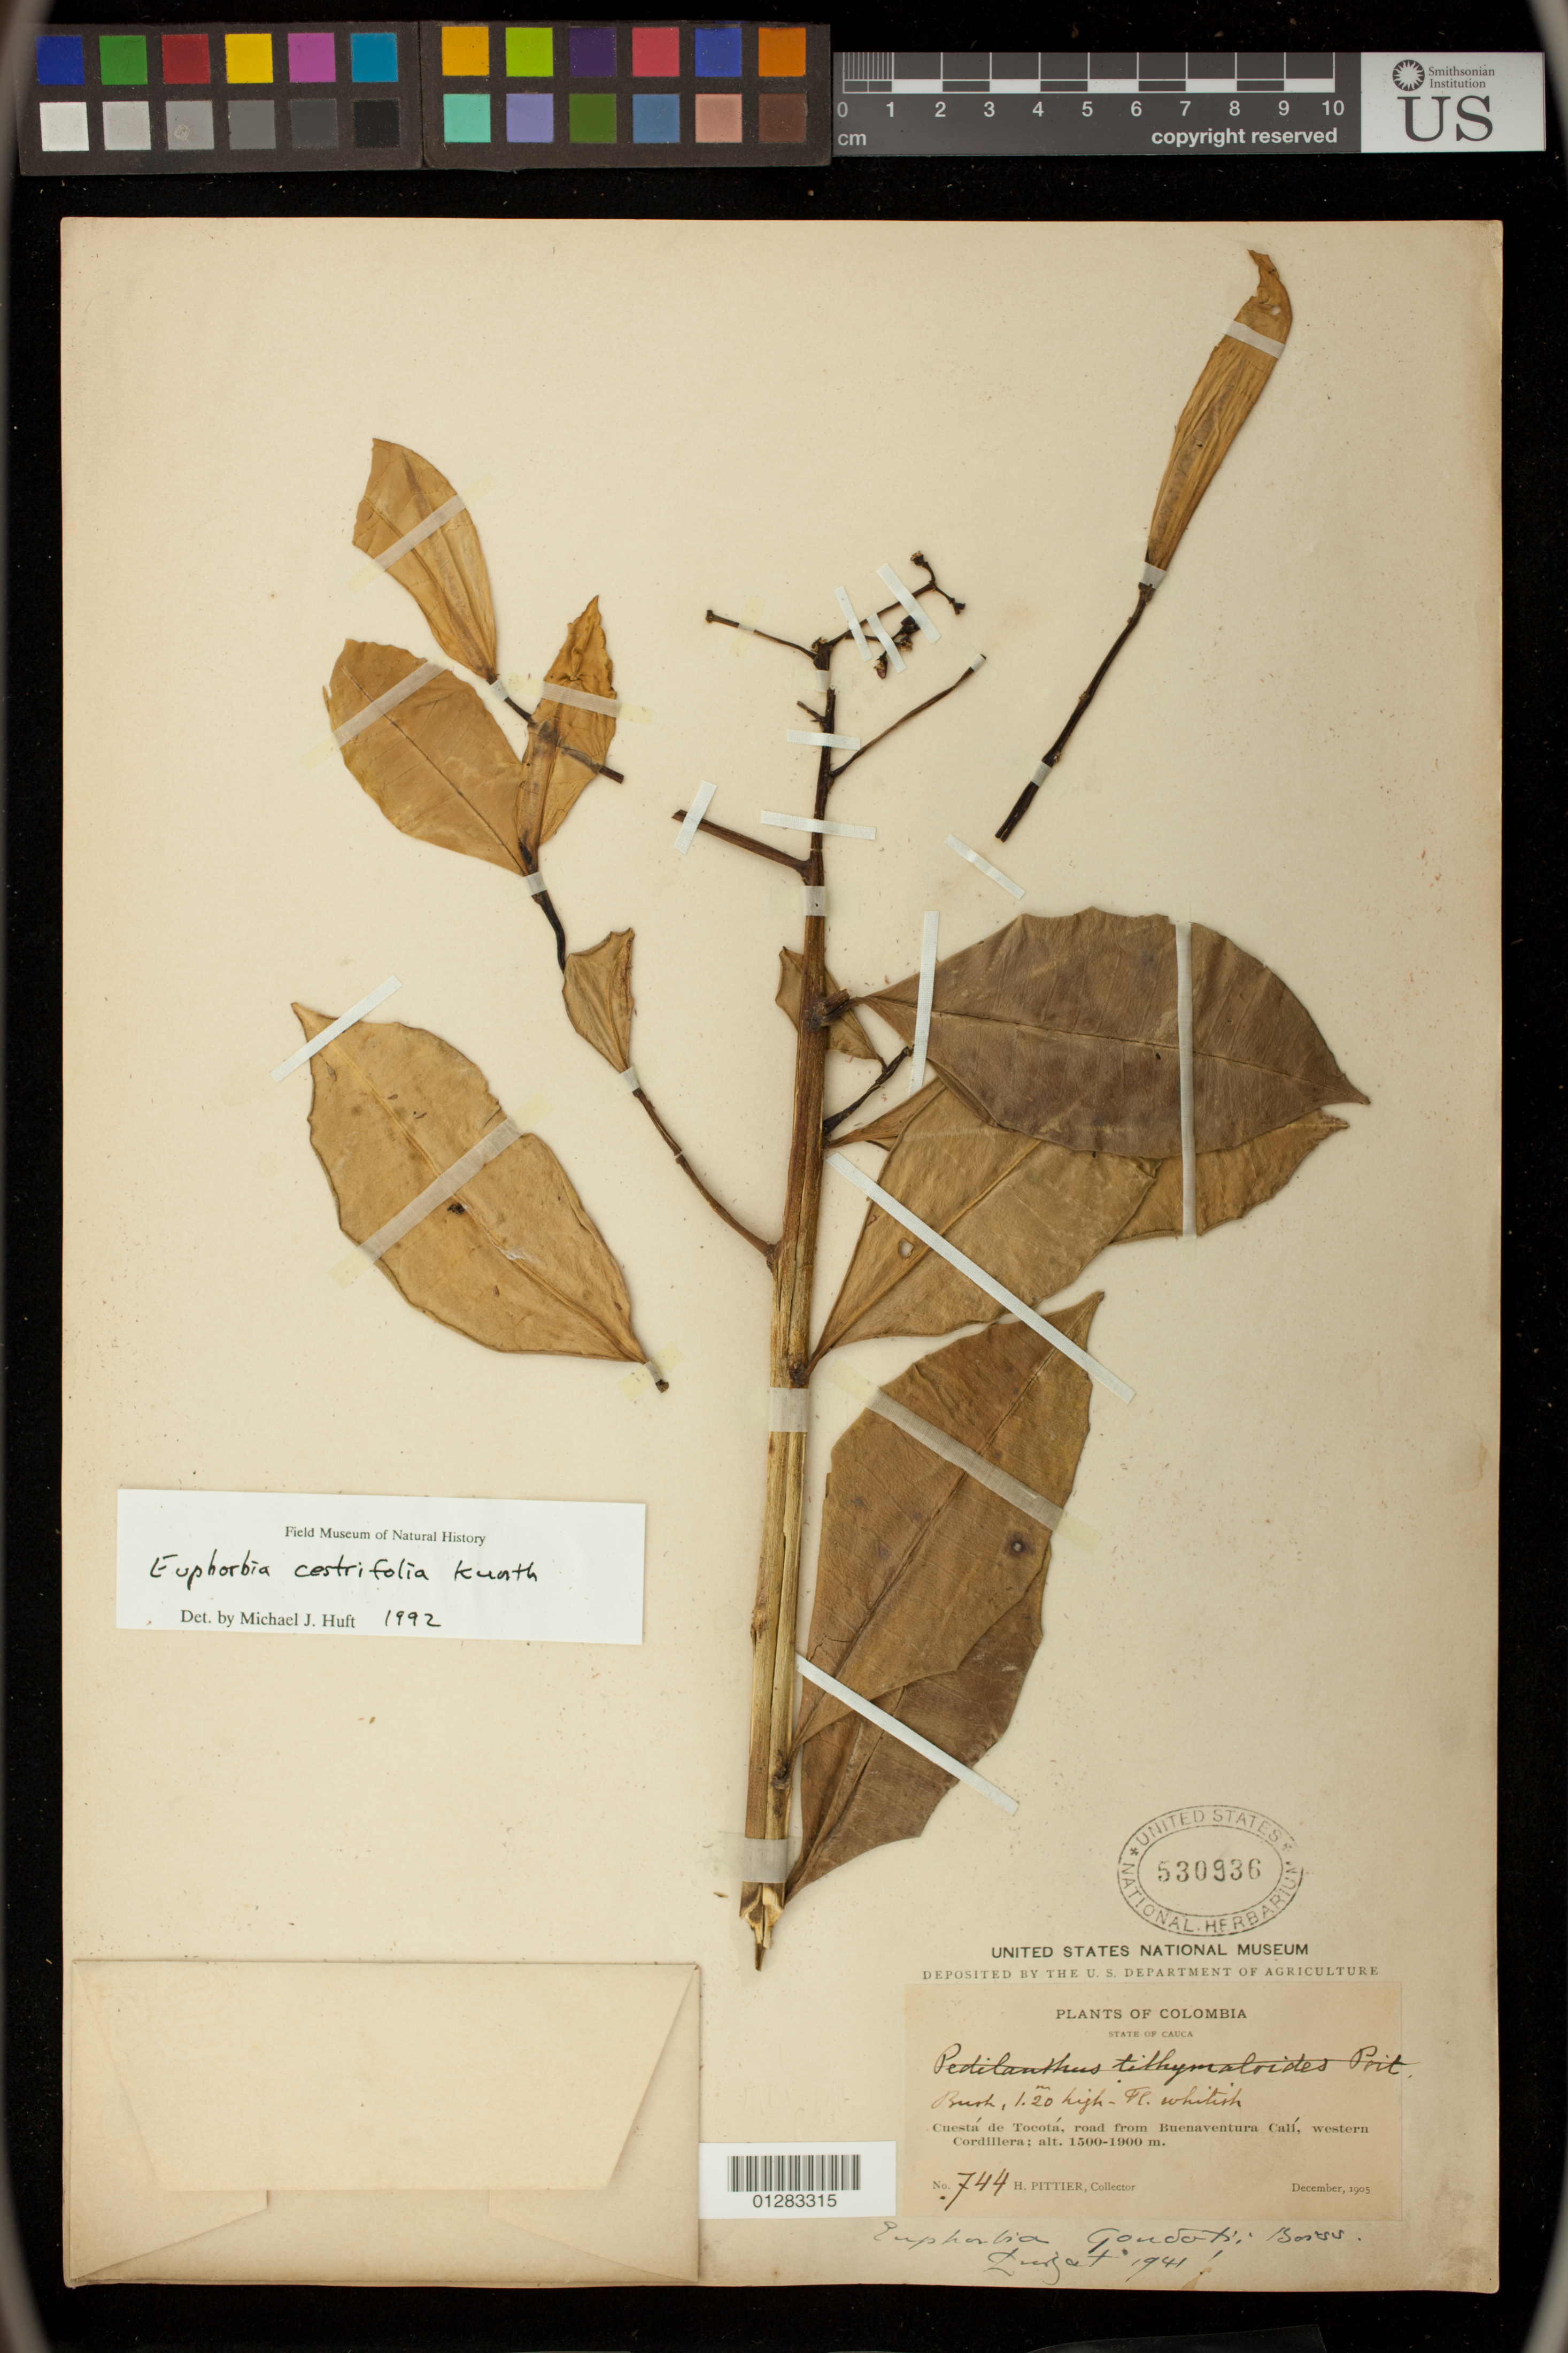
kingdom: Plantae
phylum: Tracheophyta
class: Magnoliopsida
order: Malpighiales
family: Euphorbiaceae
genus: Euphorbia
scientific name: Euphorbia cotinifolia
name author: L.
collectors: H. F. Pittier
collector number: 744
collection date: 1905-12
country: Colombia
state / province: Valle del Cauca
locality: Cuesta de Tocota, road from Buenaventura Cali, western Cordillera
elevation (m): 1500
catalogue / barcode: US 530936